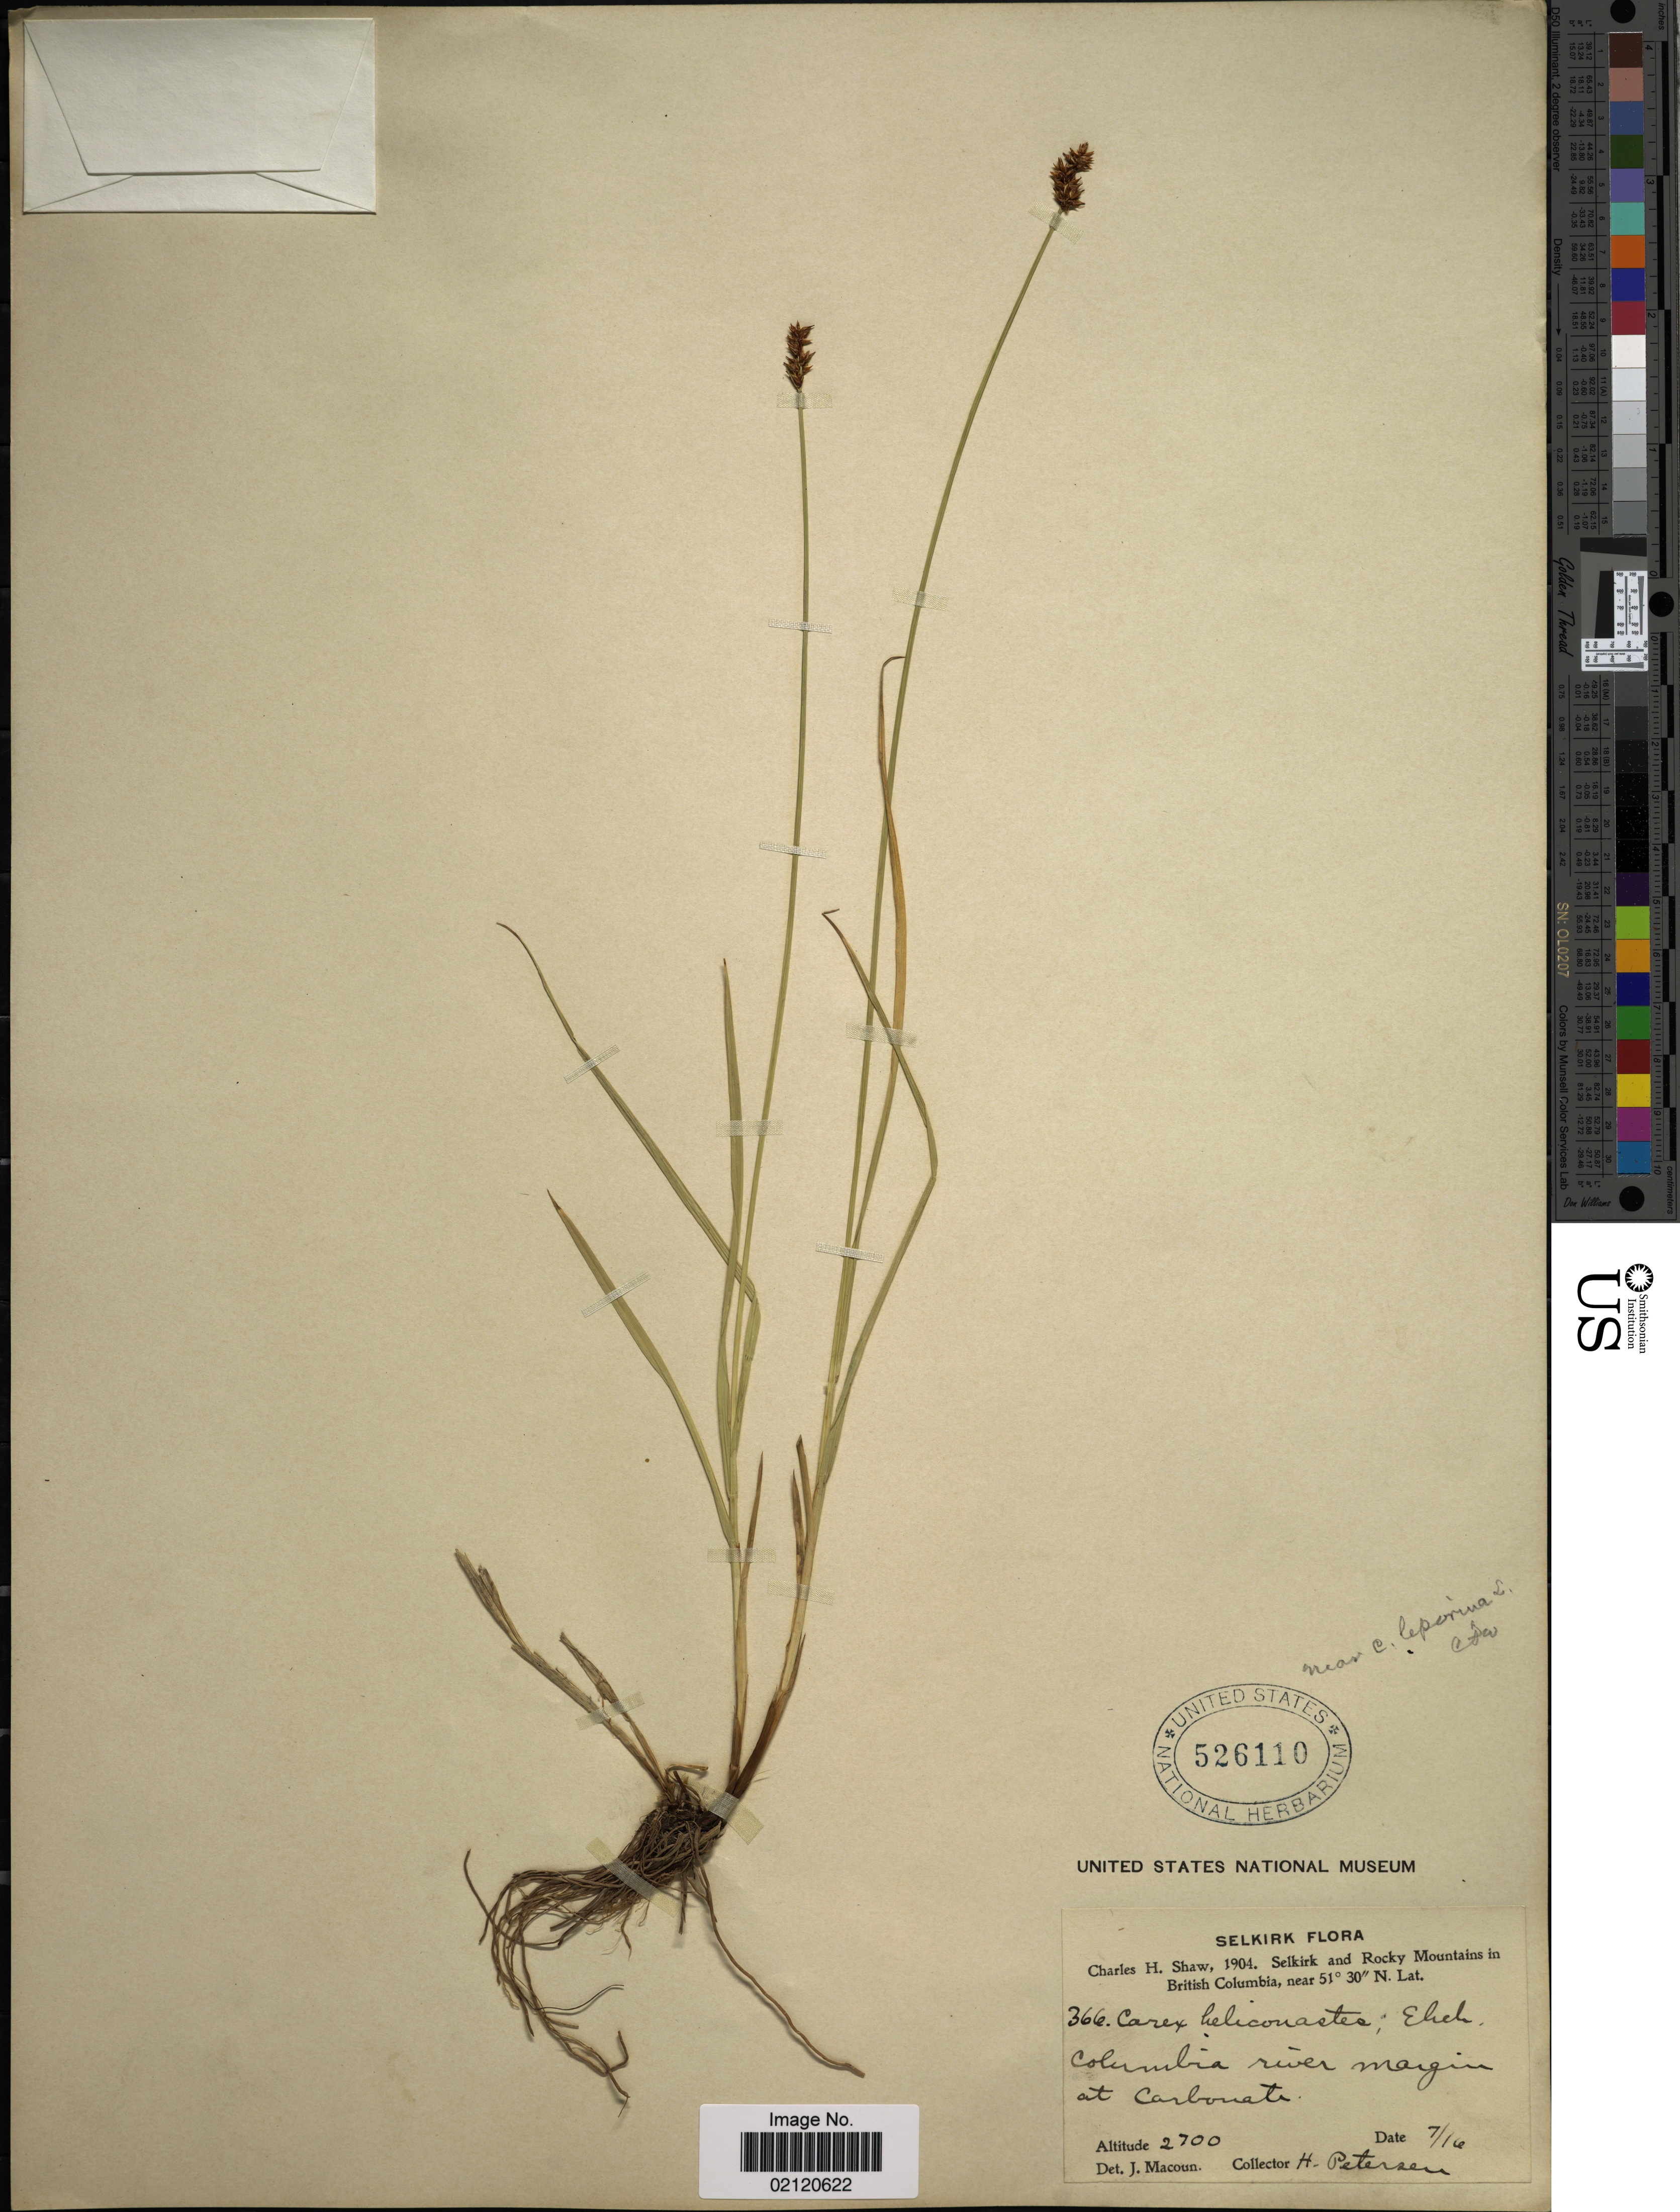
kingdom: Plantae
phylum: Tracheophyta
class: Liliopsida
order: Poales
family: Cyperaceae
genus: Carex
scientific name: Carex leporina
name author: L.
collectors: H. Petersen & C. H. Shaw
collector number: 366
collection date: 1904-11-07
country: Canada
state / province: British Columbia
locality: Selkirk, Selkirk and Rocky Mountains in British Columbia, Columbia river margin at Carbonate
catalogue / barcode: US 526110